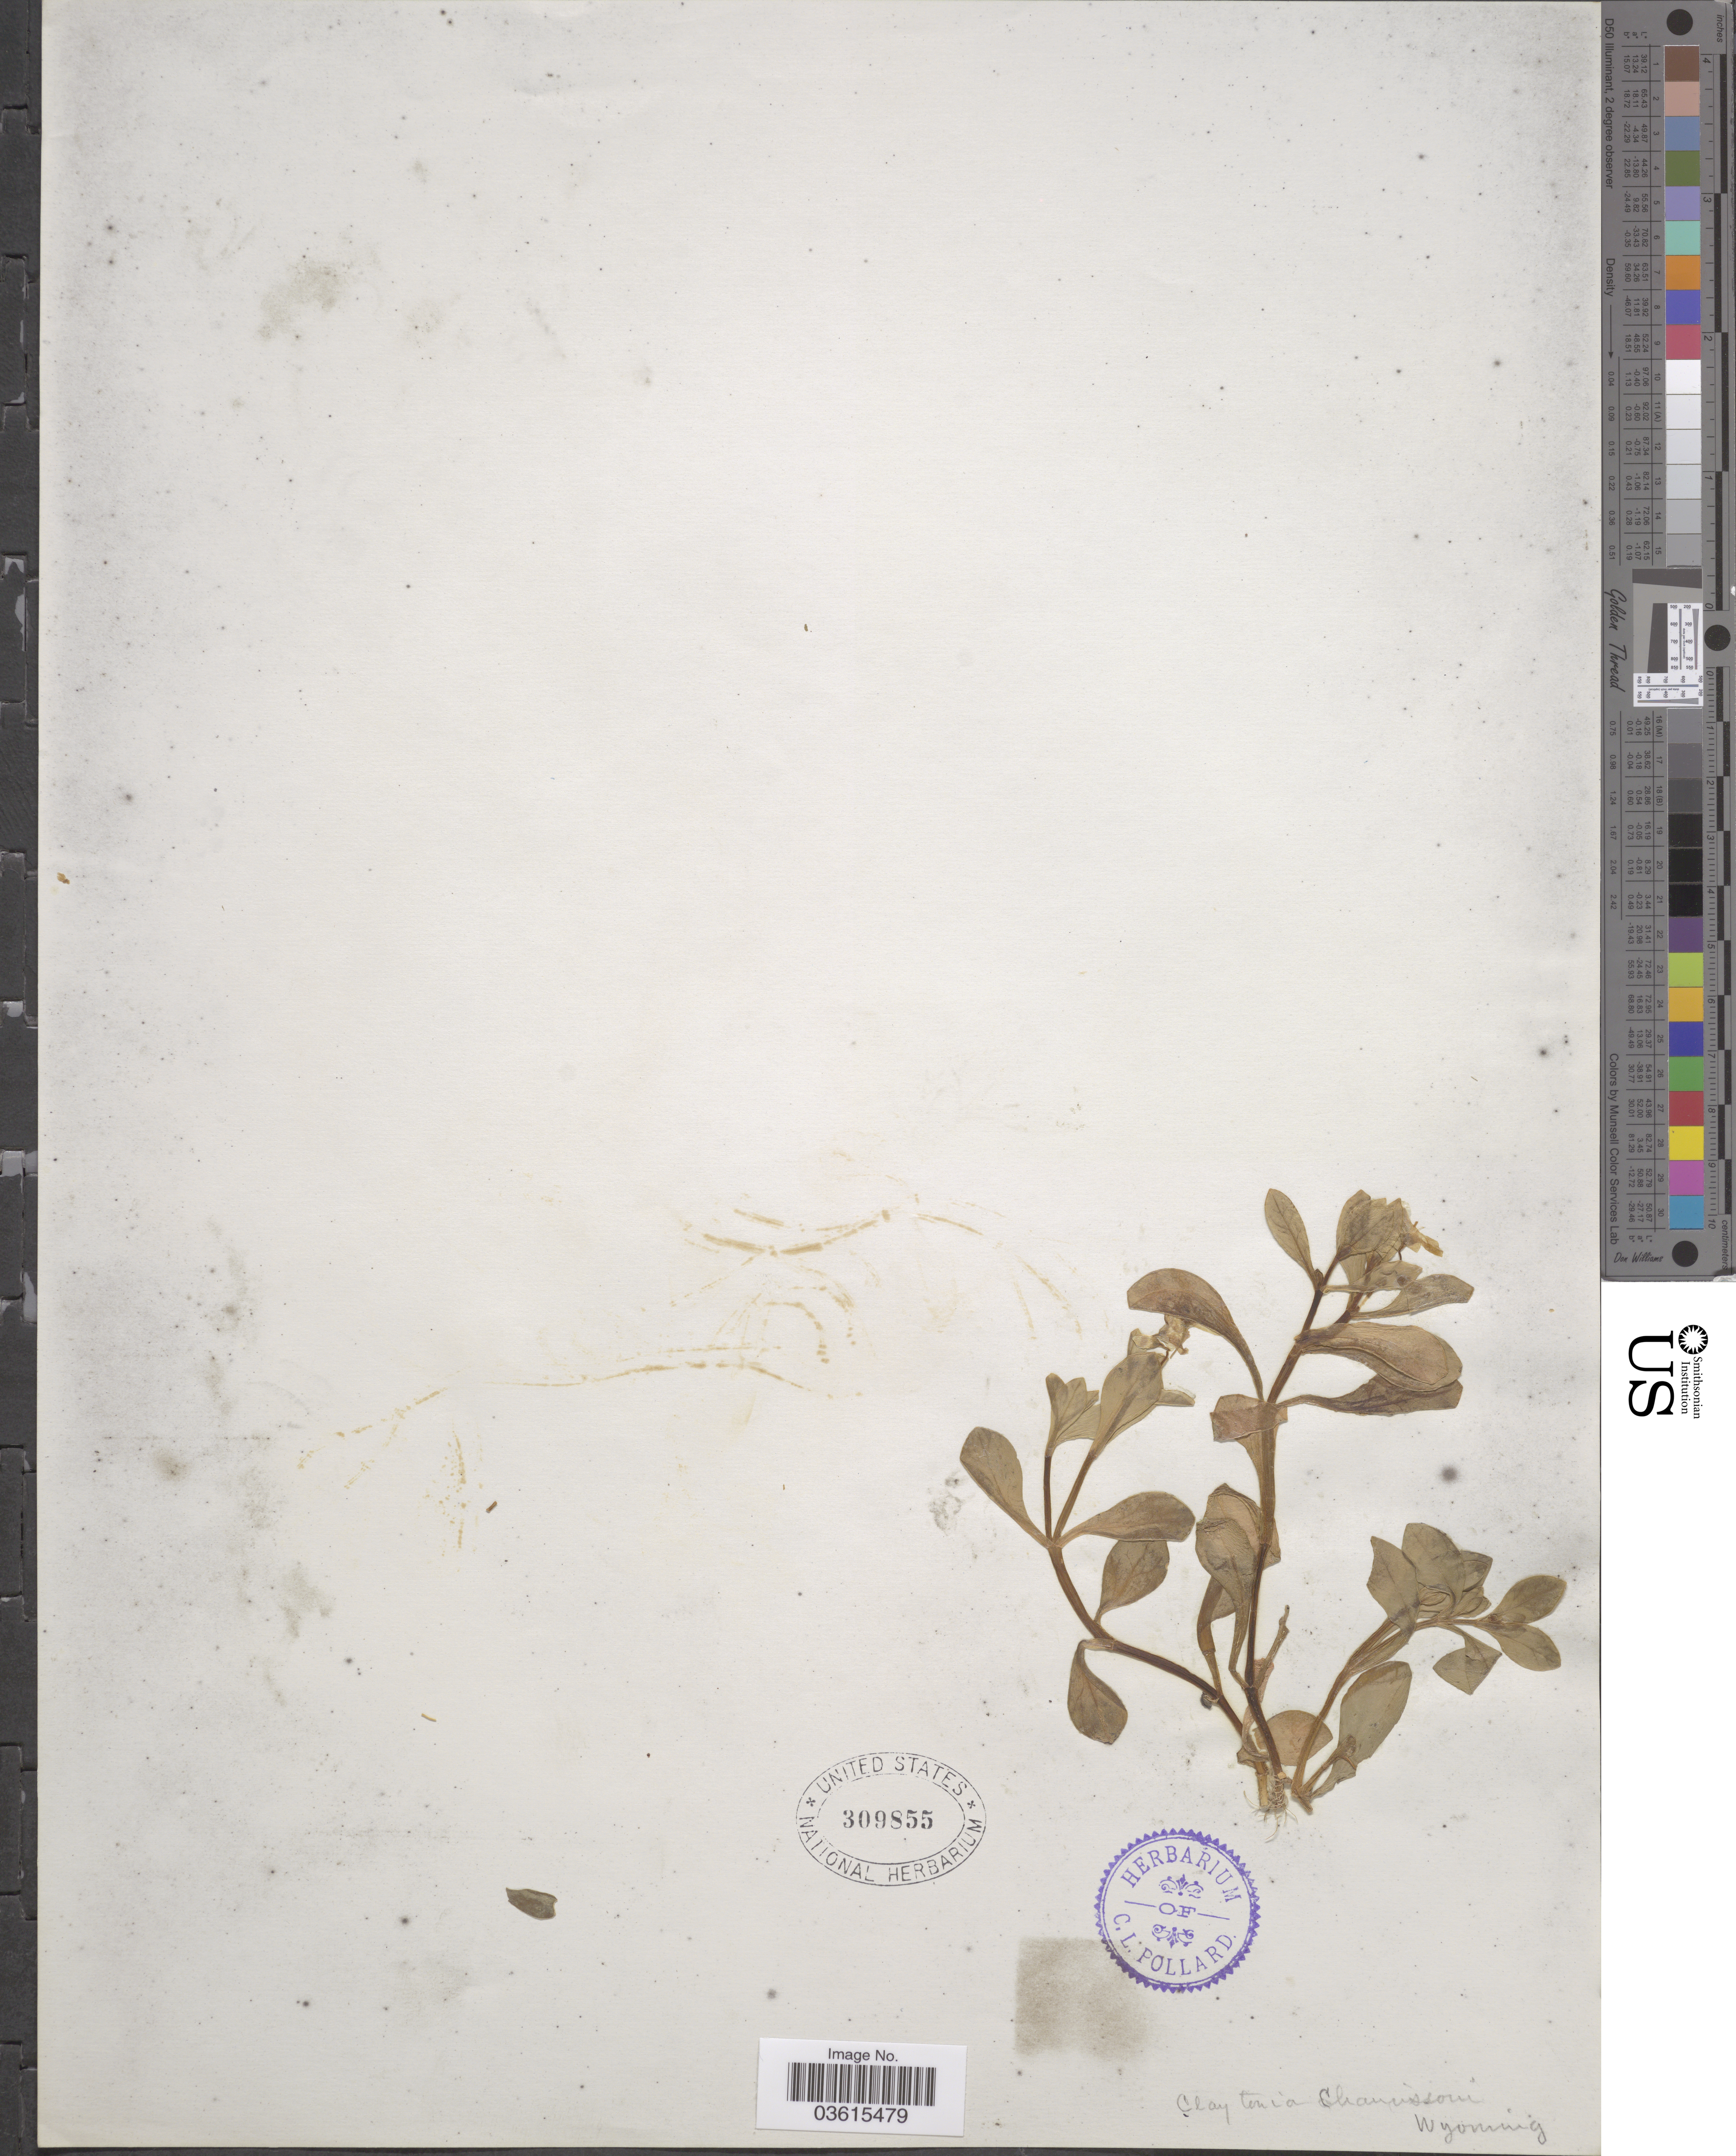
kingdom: Plantae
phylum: Tracheophyta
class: Magnoliopsida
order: Caryophyllales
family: Montiaceae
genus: Montia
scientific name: Montia chamissoi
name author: (Ledeb. ex Spreng.) Greene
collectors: ex herb. C.L. Pollard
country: United States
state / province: Wyoming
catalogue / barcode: US 309855